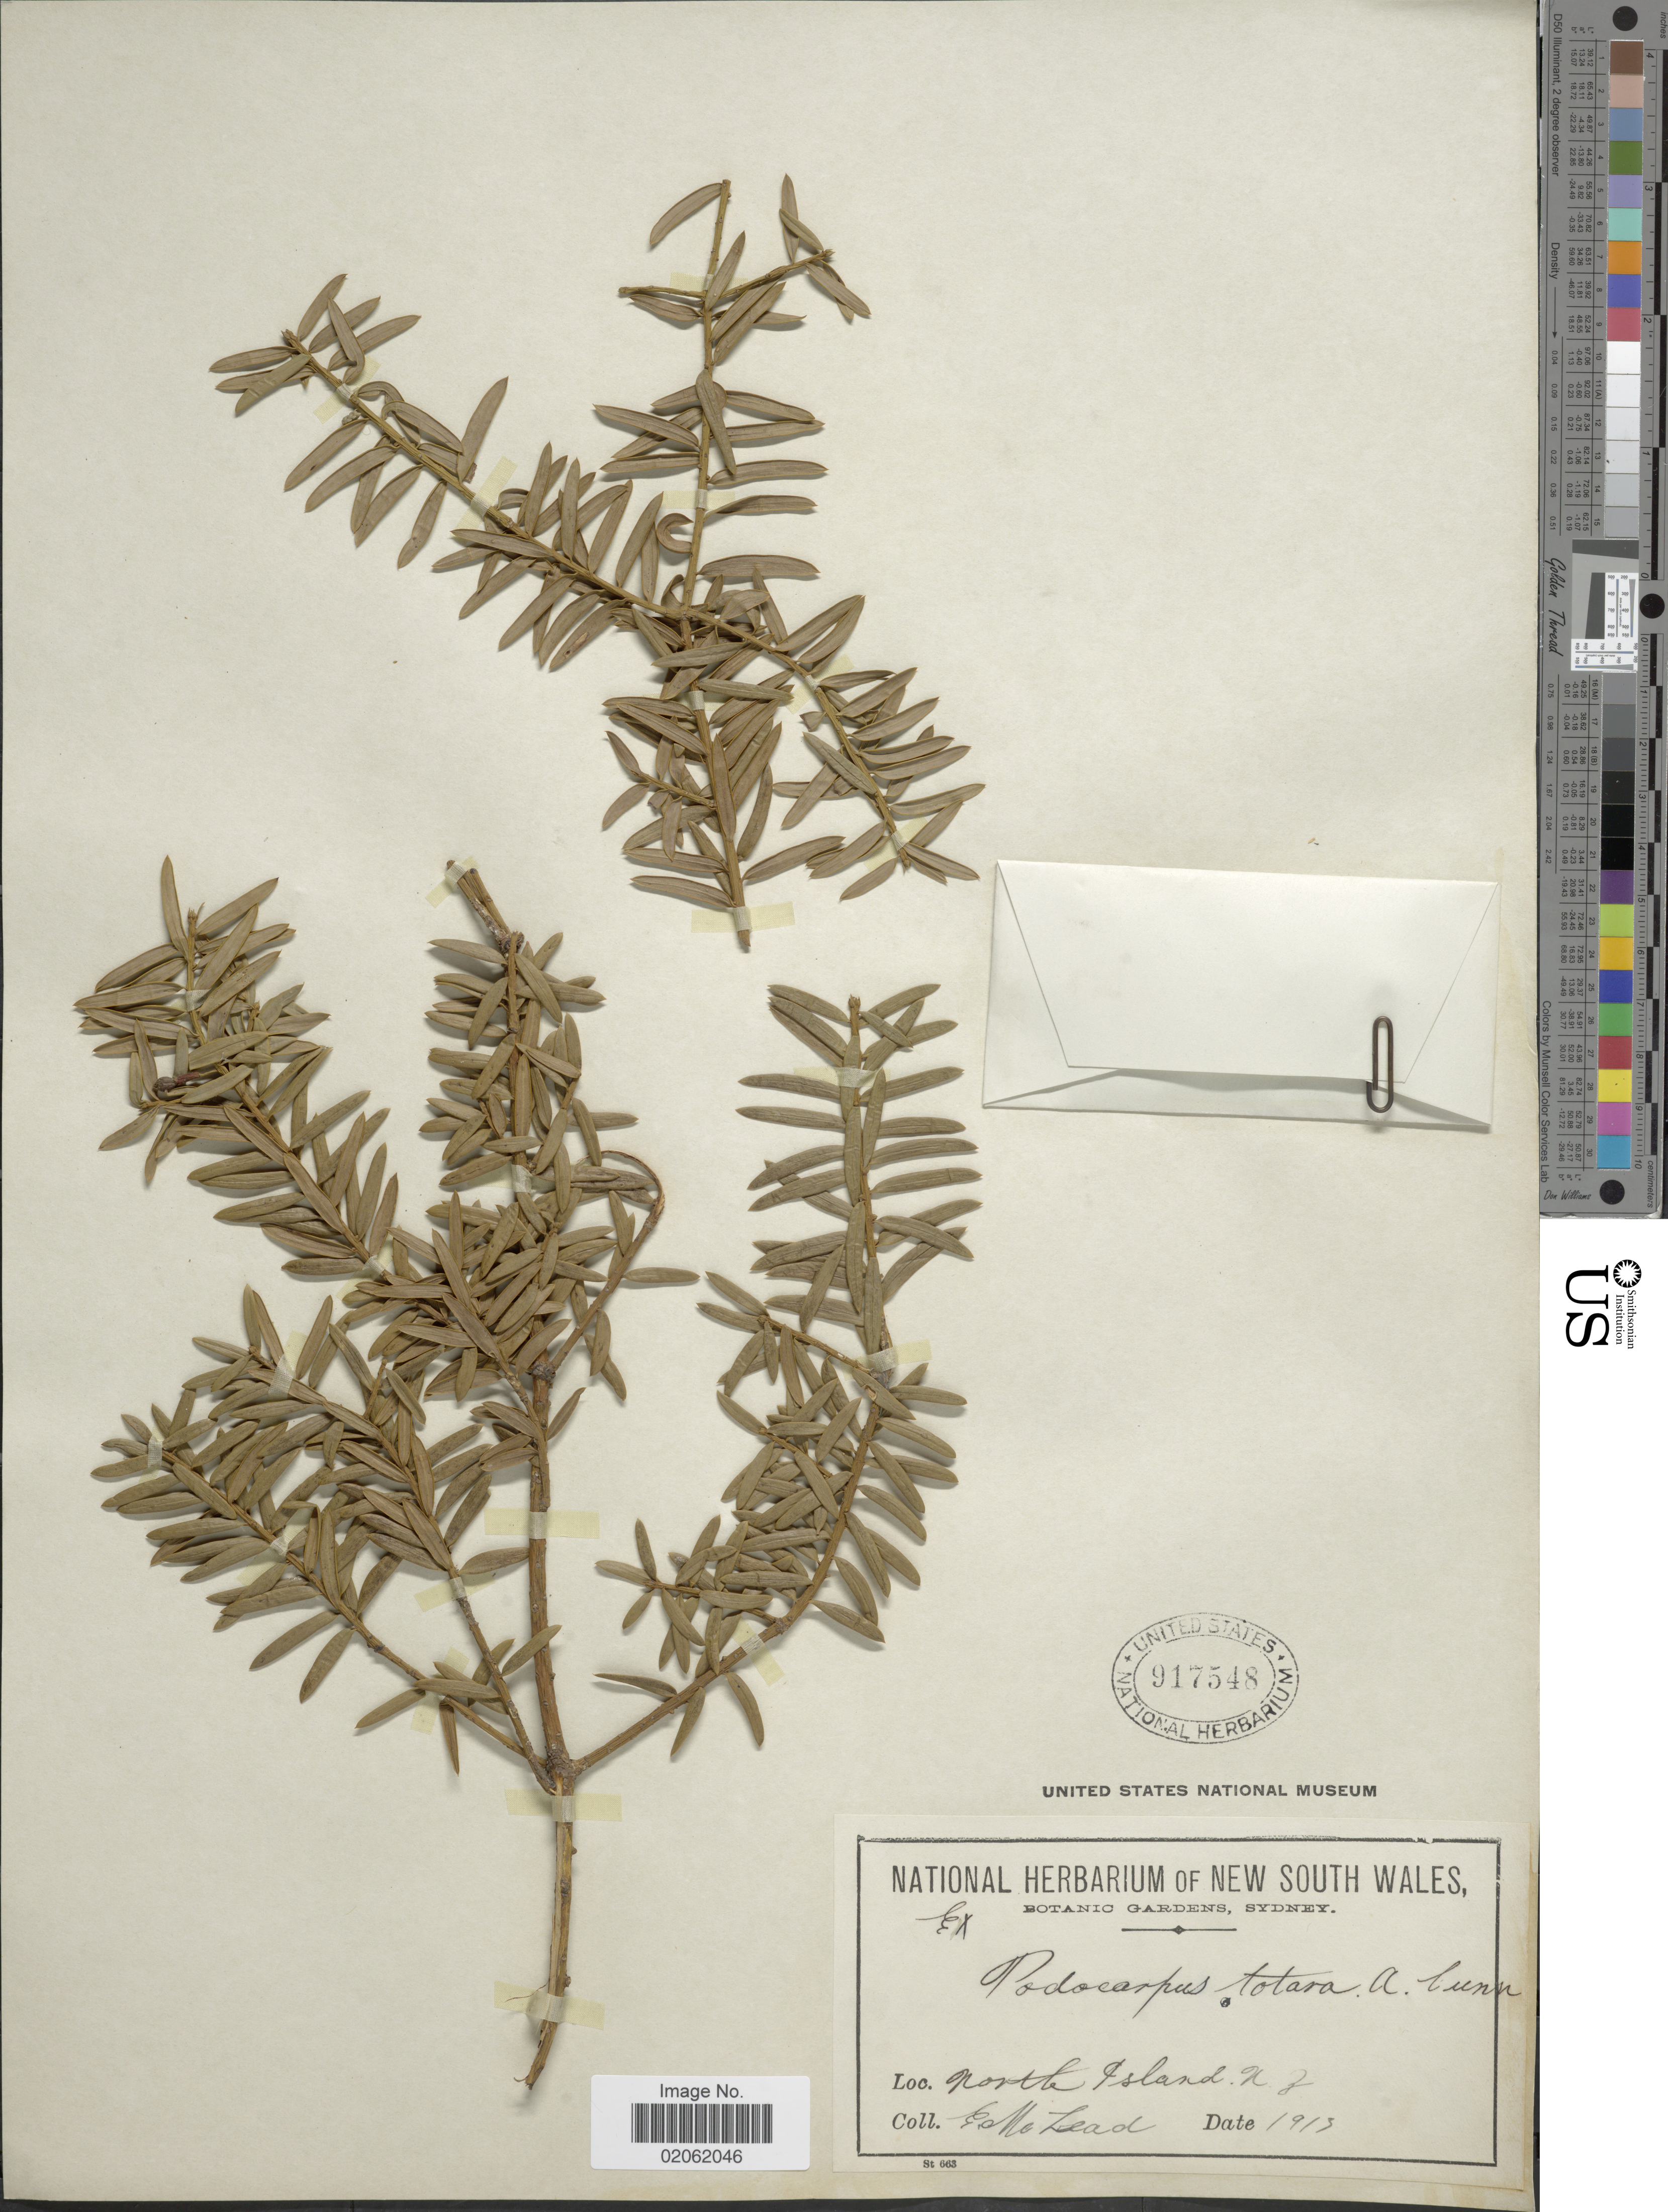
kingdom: Plantae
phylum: Tracheophyta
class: Pinopsida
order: Pinales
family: Podocarpaceae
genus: Podocarpus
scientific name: Podocarpus totara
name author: G. Benn. ex D. Don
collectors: McLead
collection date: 1913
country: New Zealand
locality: North Island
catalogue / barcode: US 917548